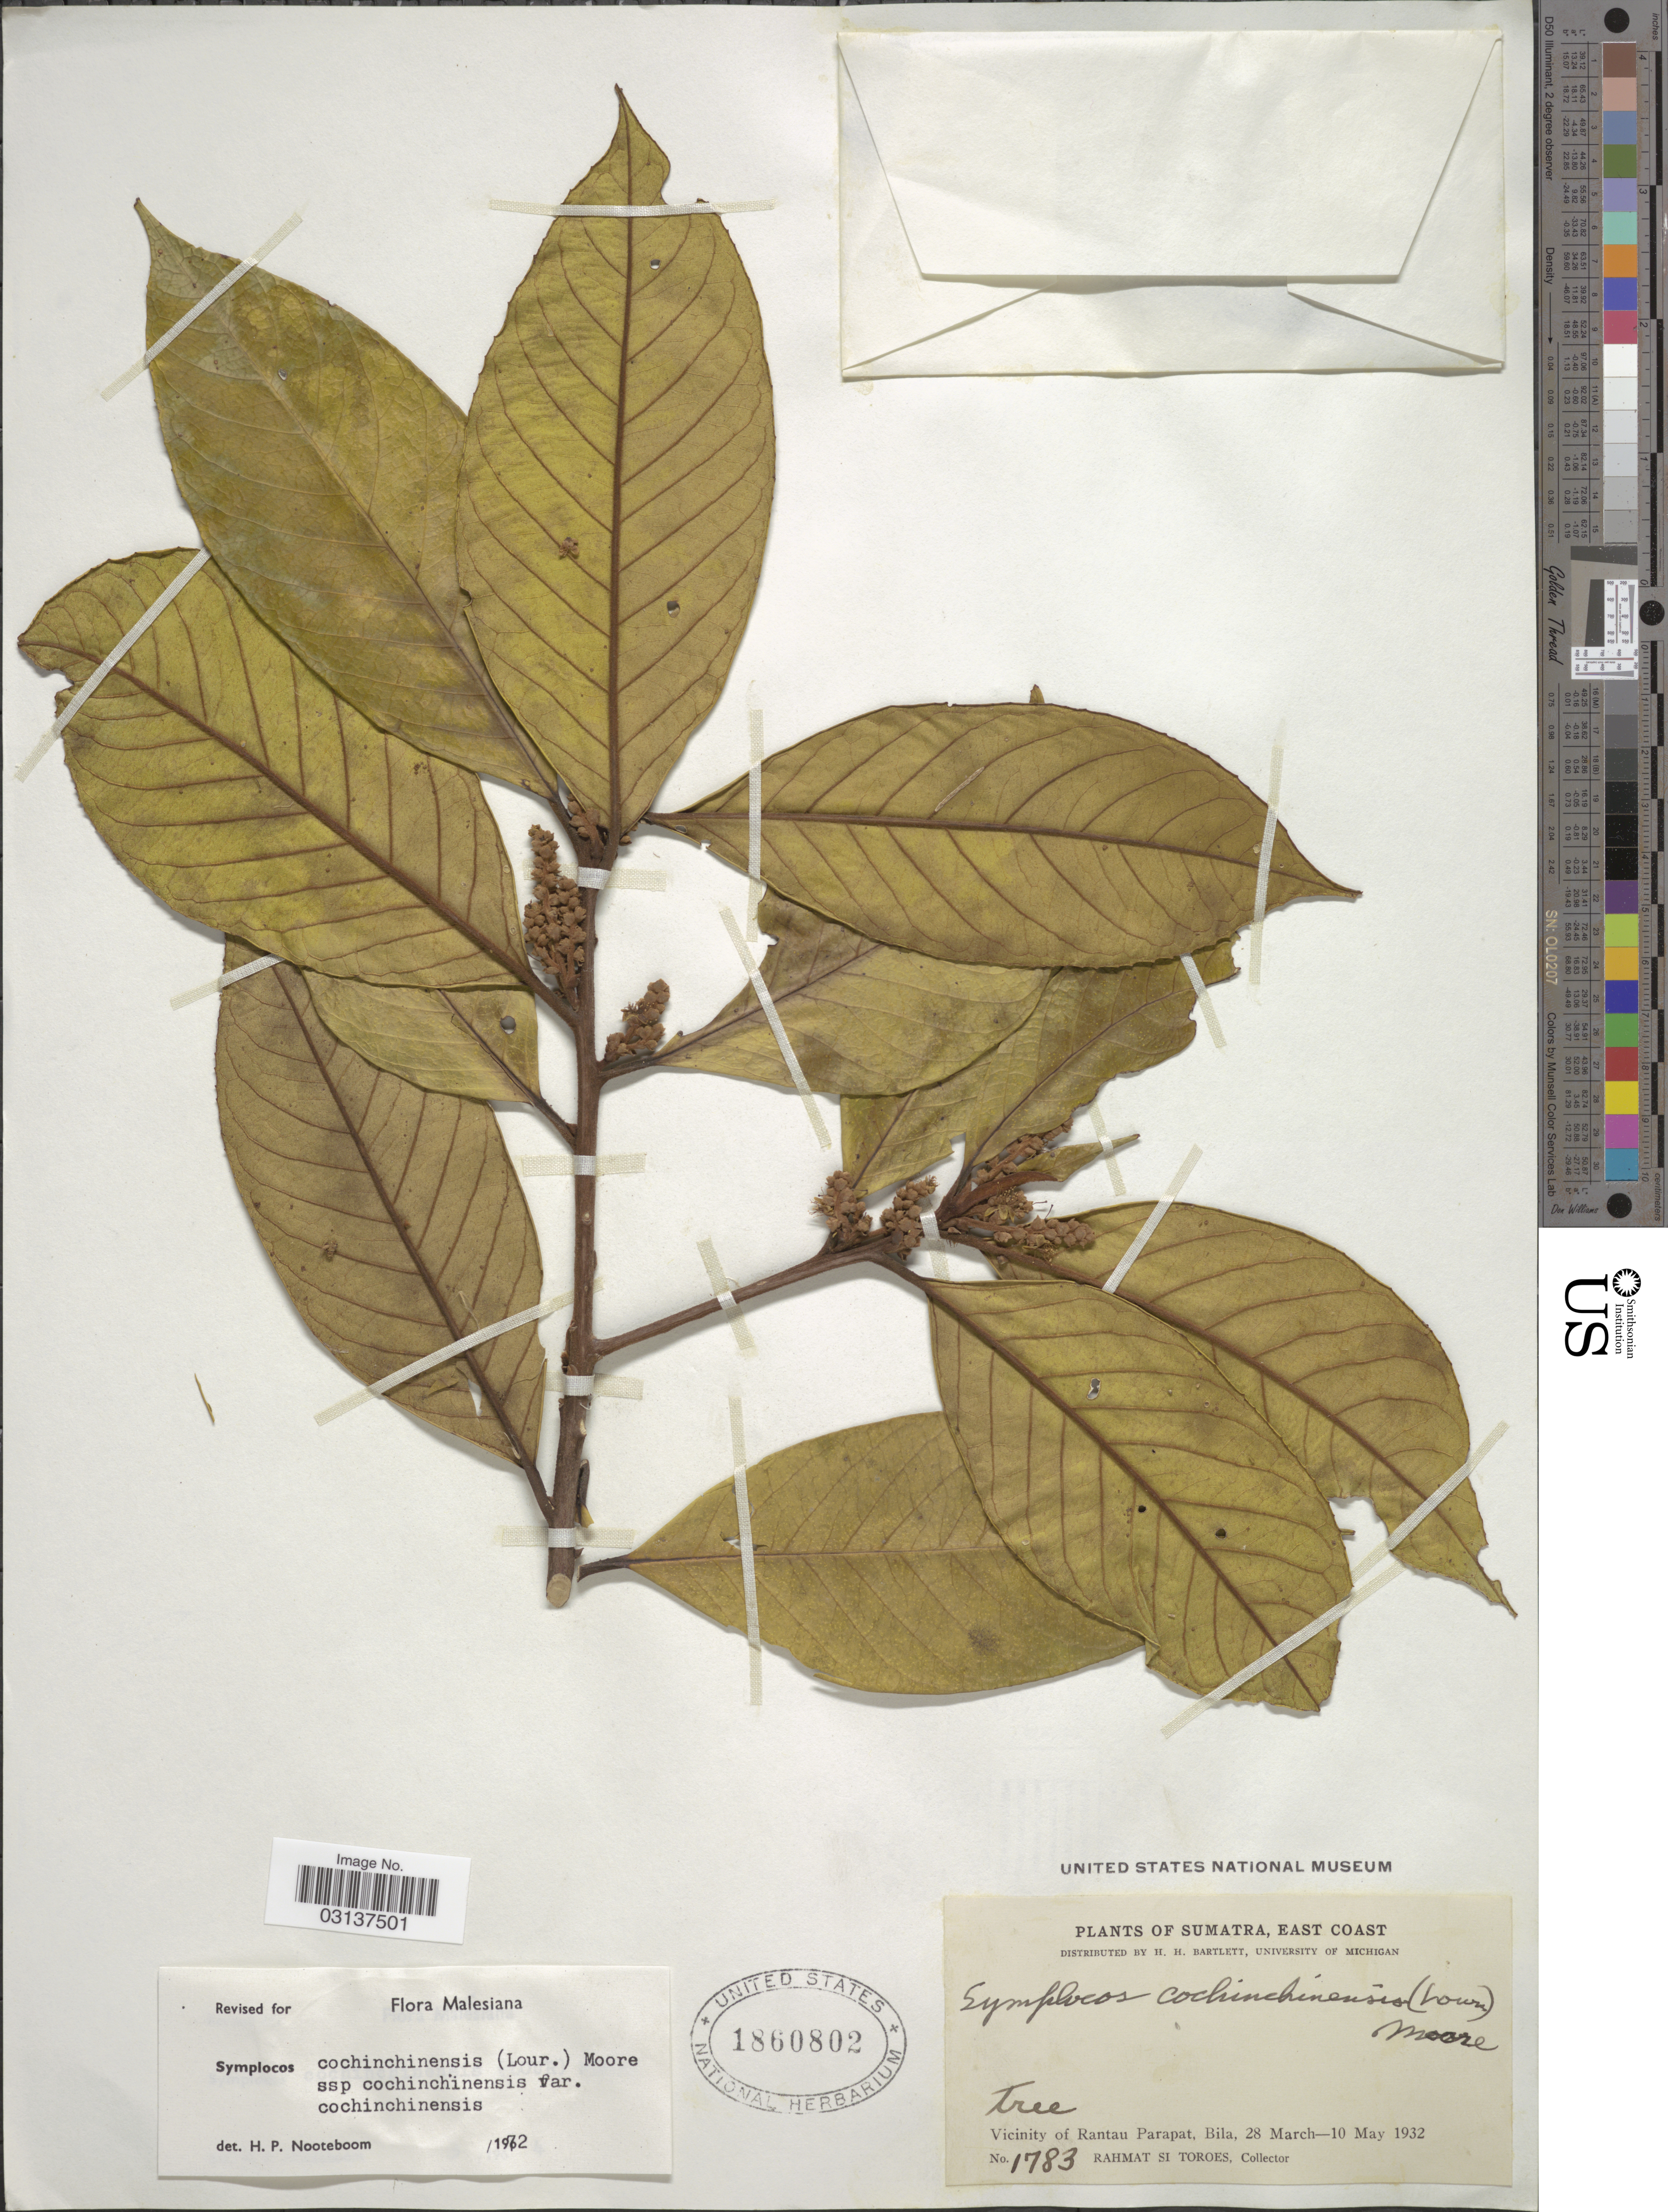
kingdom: Plantae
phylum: Tracheophyta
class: Magnoliopsida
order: Ericales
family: Symplocaceae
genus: Symplocos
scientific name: Symplocos cochinchinensis subsp. cochinchinensis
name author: (Lour.) S. Moore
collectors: Rahmat Si Boeea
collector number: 1783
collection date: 1932-03-28/1932-05-10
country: Indonesia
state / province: Sumatra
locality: East Coast, Vicinity of Rantau Parapat, Bila.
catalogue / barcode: US 1860802